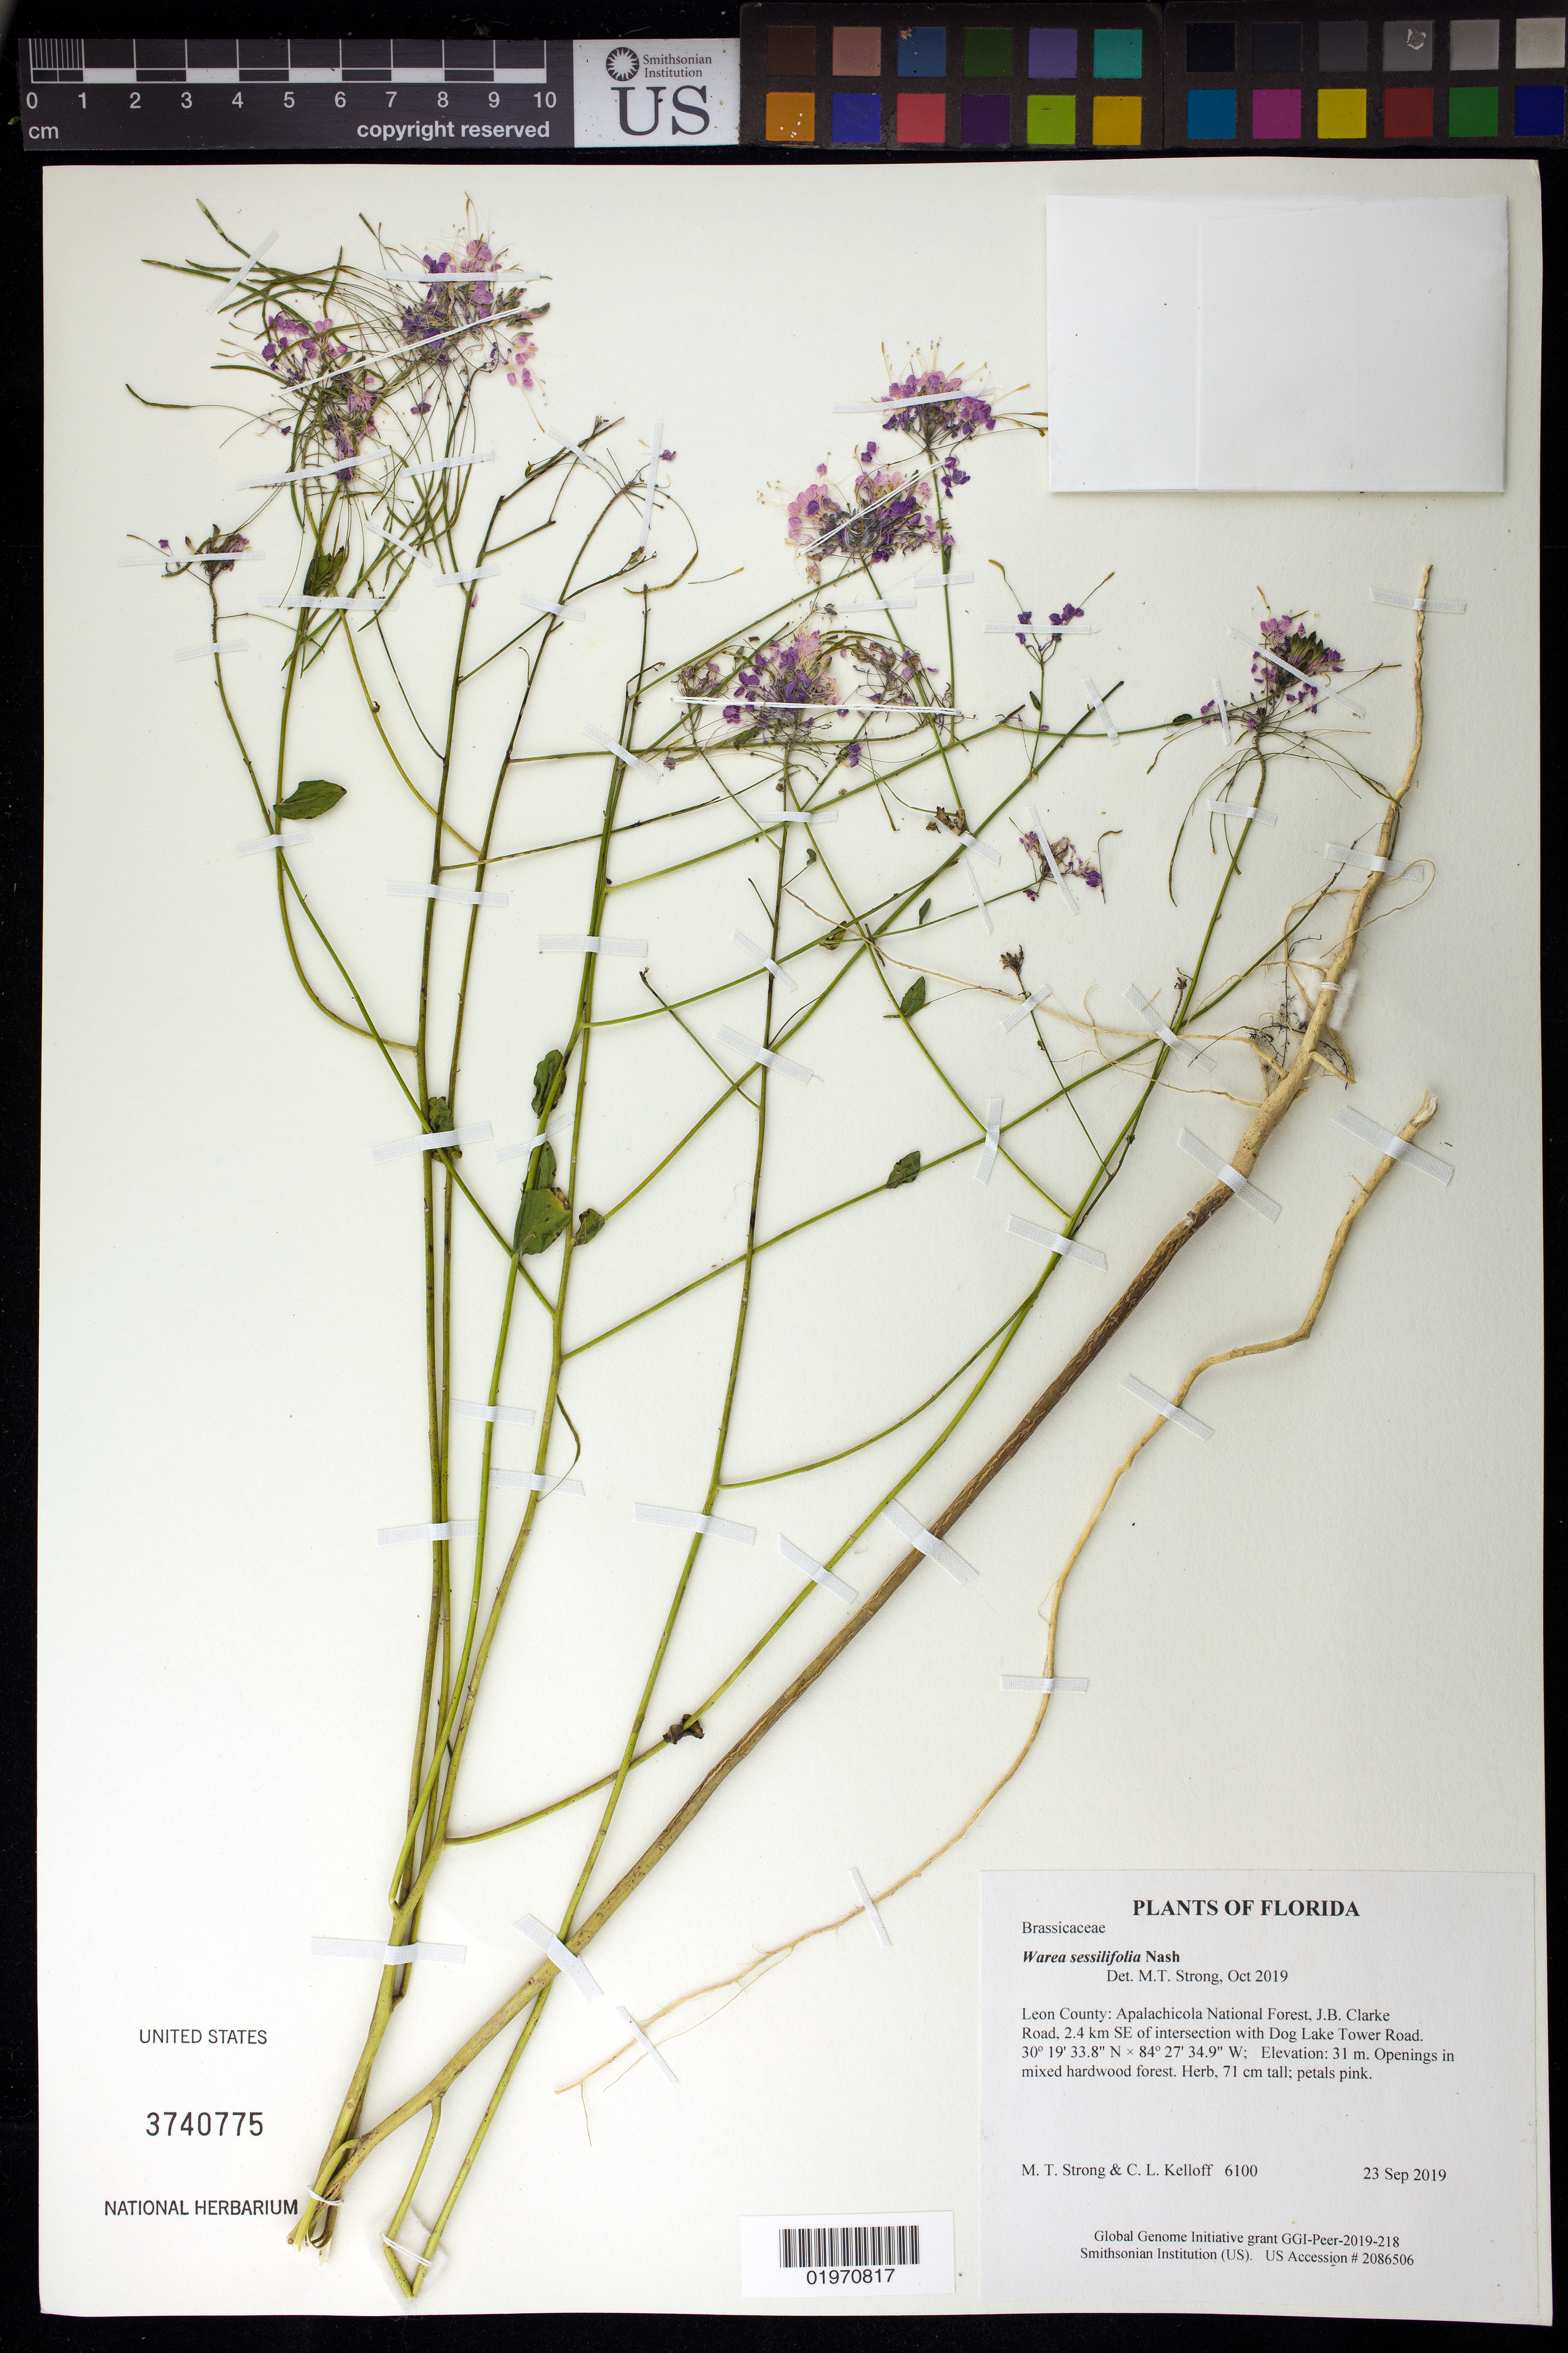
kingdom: Plantae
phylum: Tracheophyta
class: Magnoliopsida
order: Brassicales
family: Brassicaceae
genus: Warea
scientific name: Warea sessilifolia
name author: Nash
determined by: Strong, Mark T., (BOT), Smithsonian Institution - National Museum of Natural History (UNITED STATES)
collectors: M. T. Strong & C. L. Kelloff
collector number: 6100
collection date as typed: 23 Sep 2019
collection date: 2019-09-23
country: United States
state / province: Florida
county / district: Leon County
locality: Apalachicola National Forest, J.B. Clarke Rd.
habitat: Openings in mixed hardwood forest.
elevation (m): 31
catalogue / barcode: US 3740775